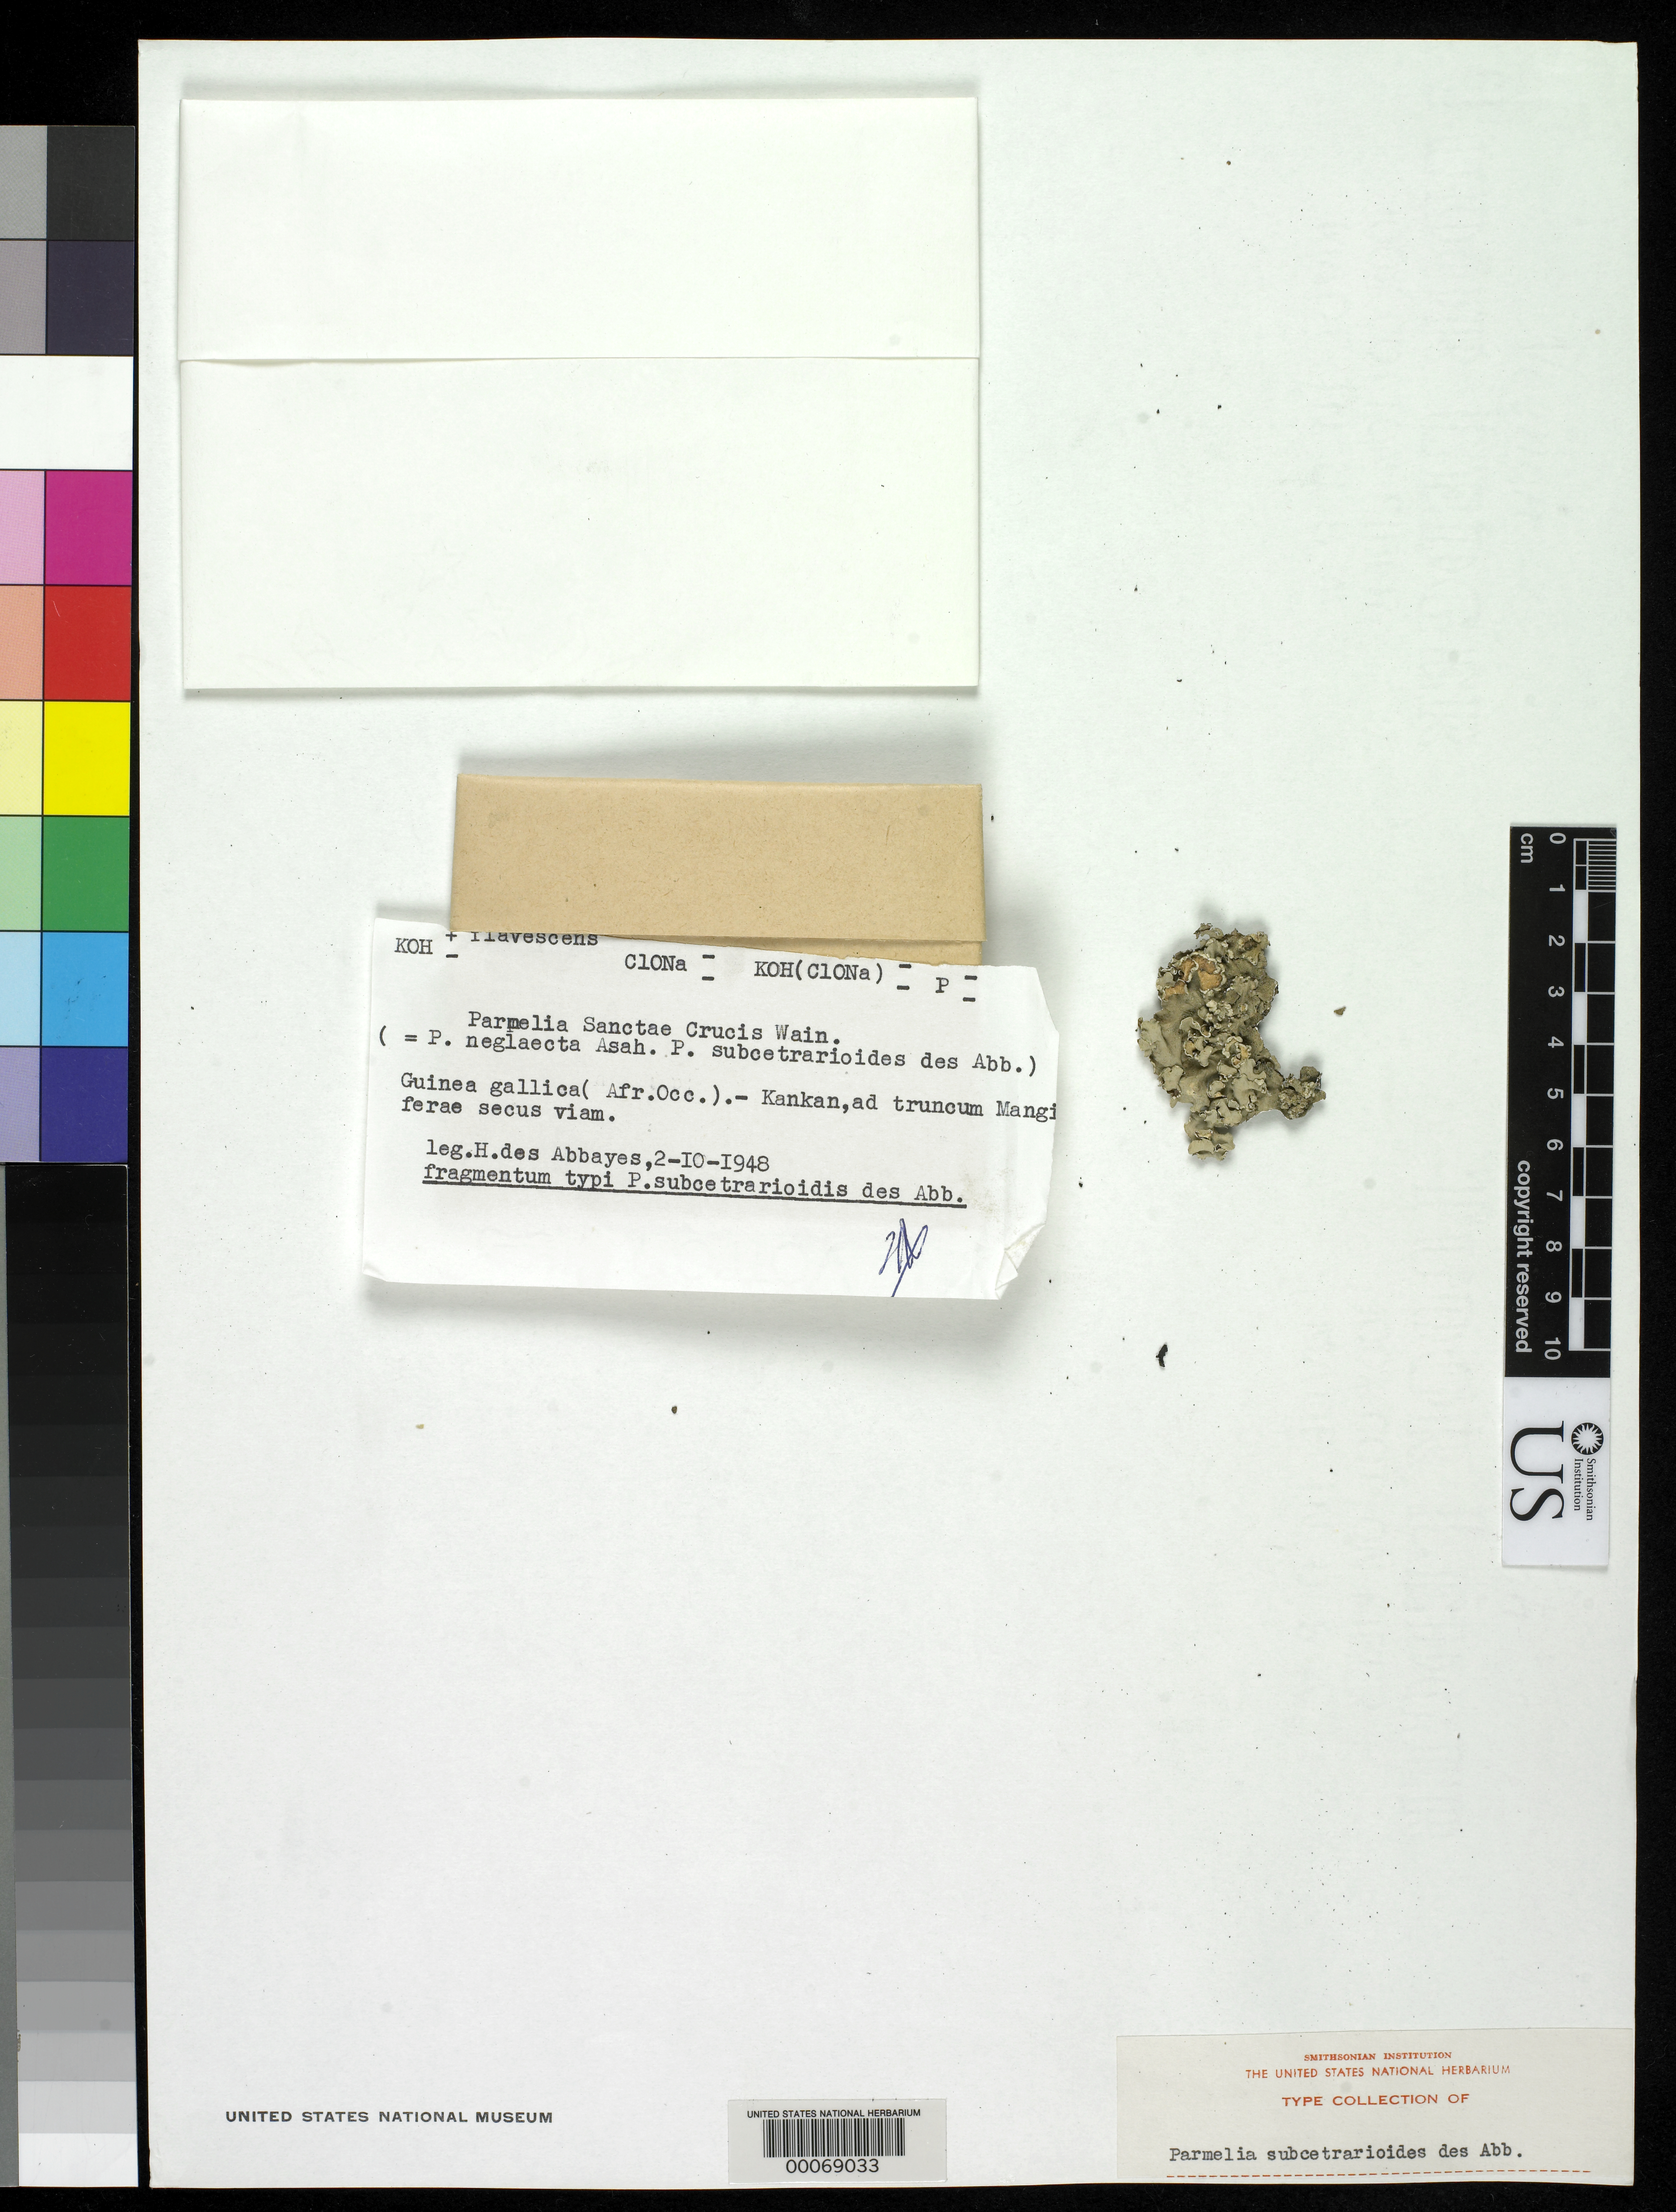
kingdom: Fungi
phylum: Ascomycota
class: Lecanoromycetes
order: Lecanorales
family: Parmeliaceae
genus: Parmelia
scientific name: Parmelia subcetrarioides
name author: Abbayes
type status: Isotype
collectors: H. R. Abbayes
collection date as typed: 02 Oct 1948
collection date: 1948-10-02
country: Guinea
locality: Kankan, ad truncum Mangi [?]. [Kankan, on the trunk of a Mangi tree?]